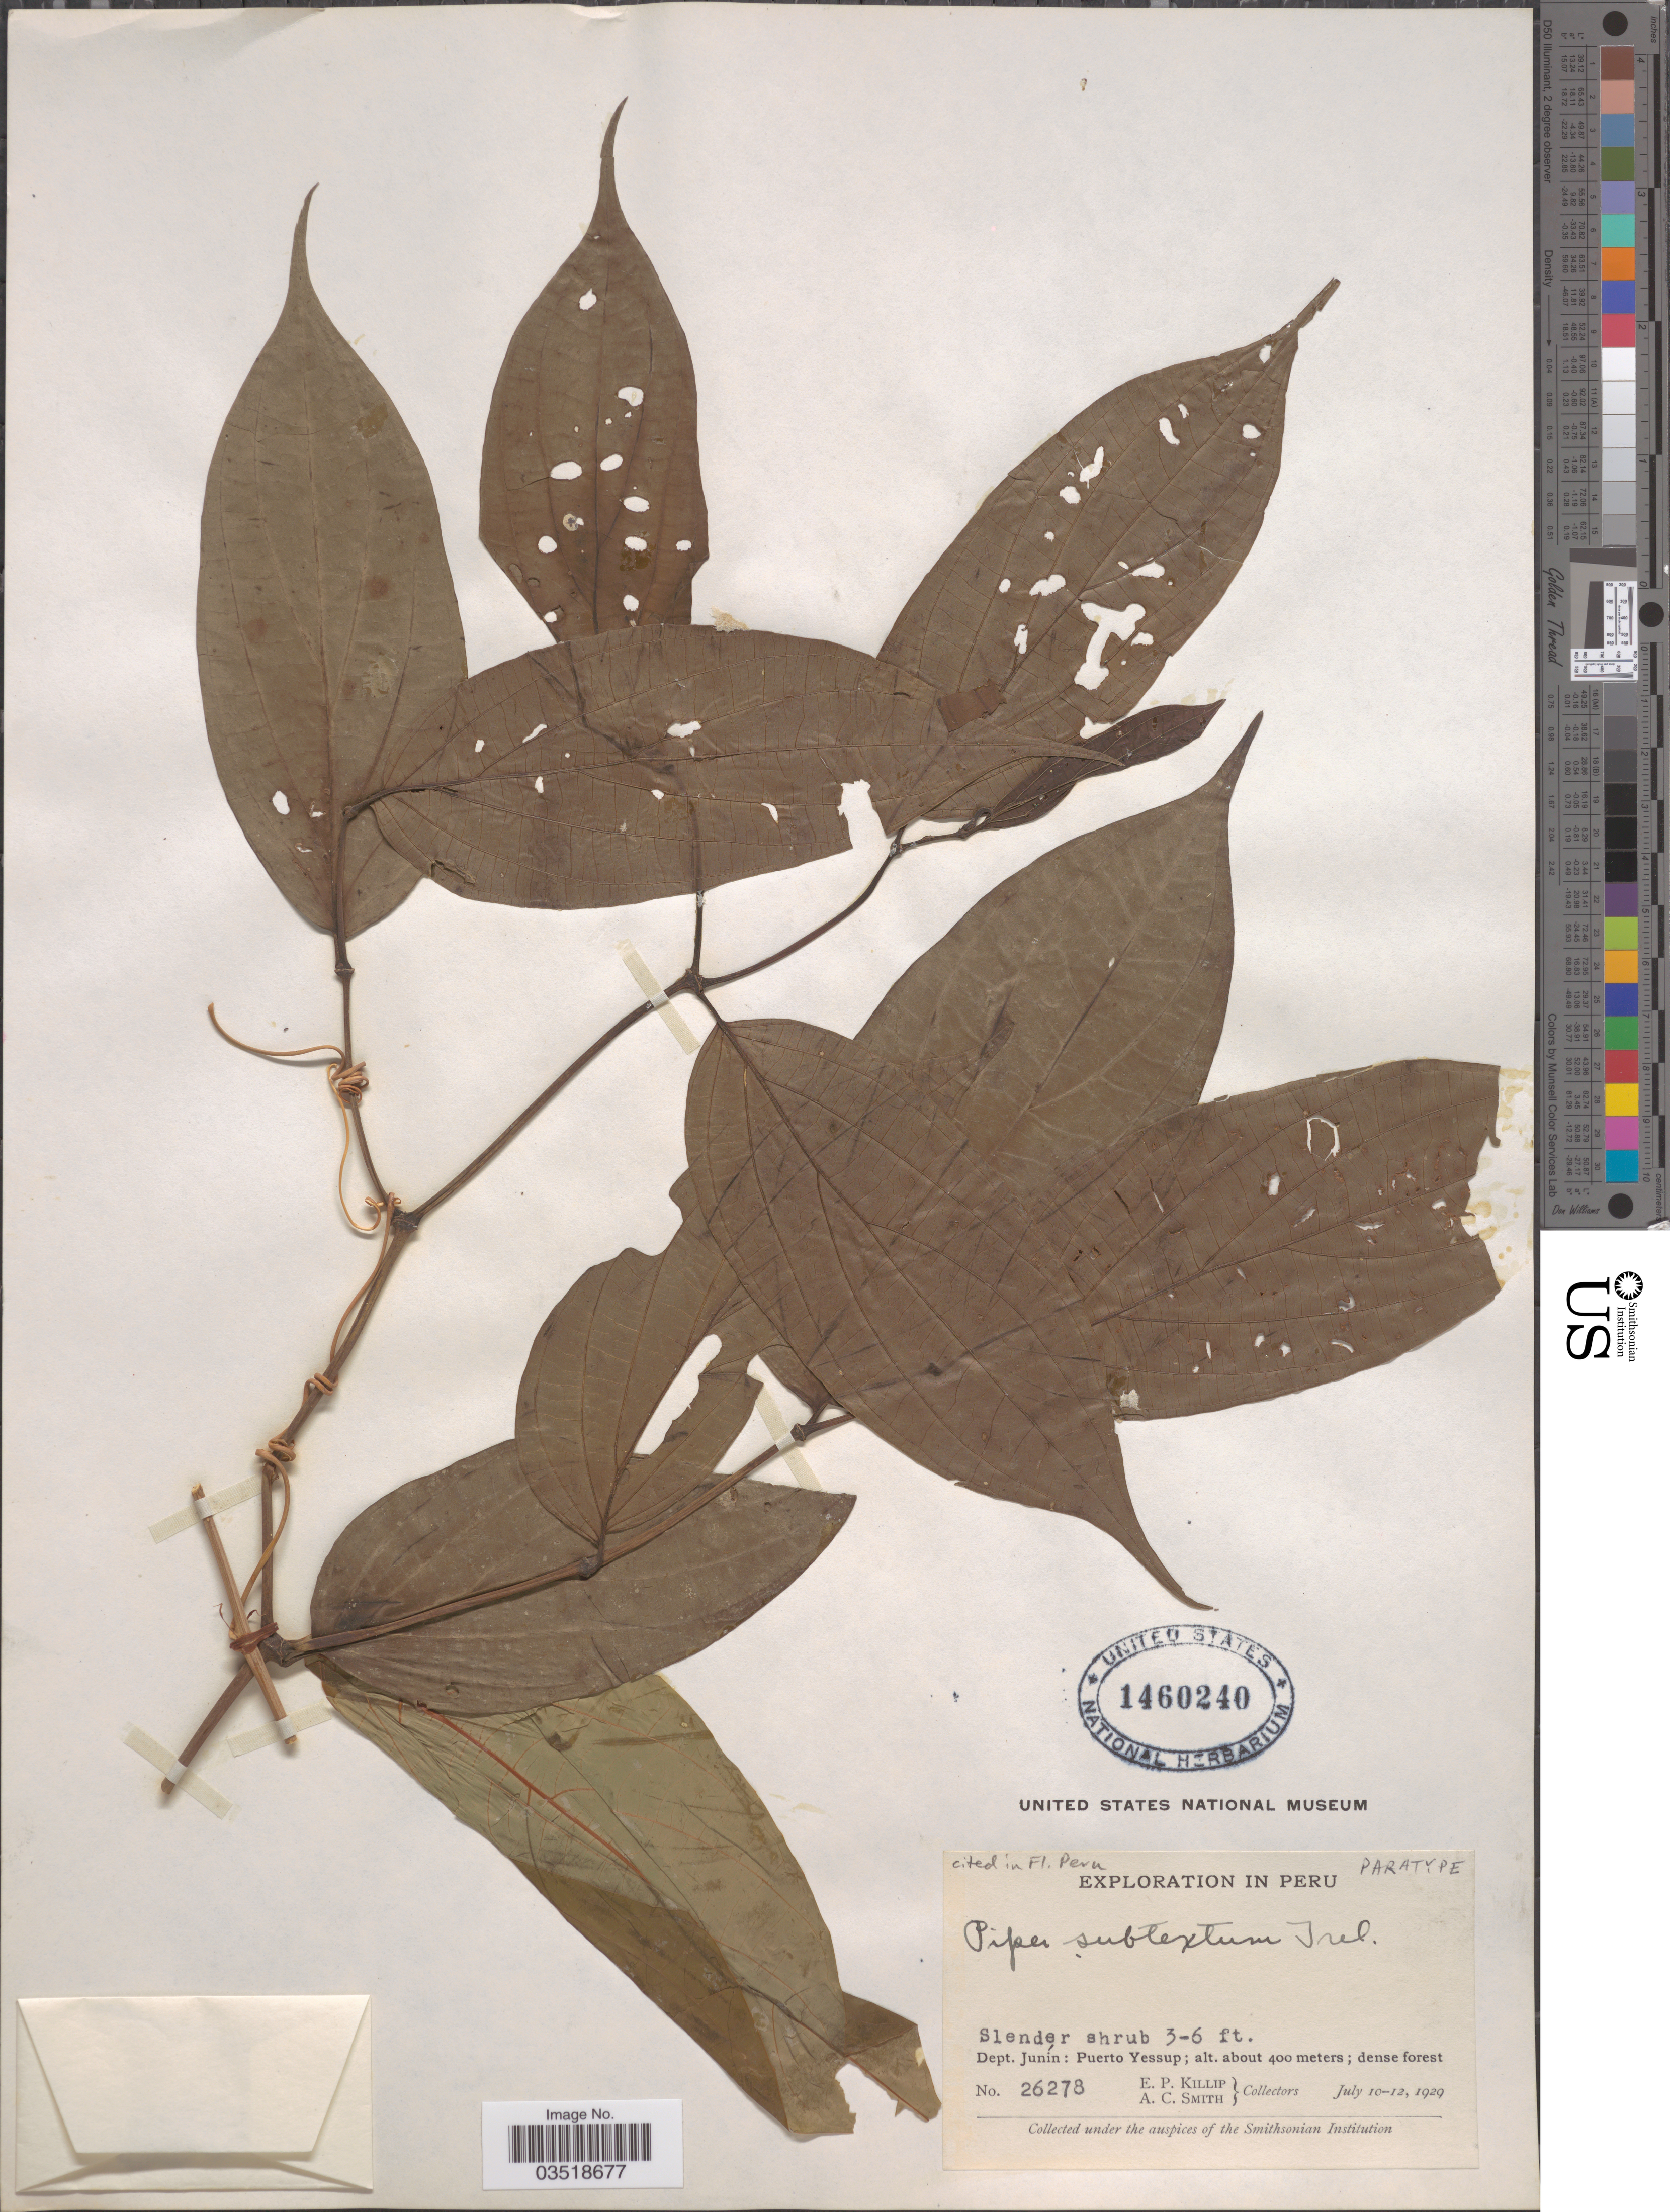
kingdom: Plantae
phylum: Tracheophyta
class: Magnoliopsida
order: Piperales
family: Piperaceae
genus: Piper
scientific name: Piper subtextum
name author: Trel. in J.F. Macbr.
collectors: E. P. Killip & A. C. Smith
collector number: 26278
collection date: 1929-07-10/1929-07-12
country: Peru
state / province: Junín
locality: Dept. Junín: Puerto Yessup.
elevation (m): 400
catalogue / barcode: US 1460240